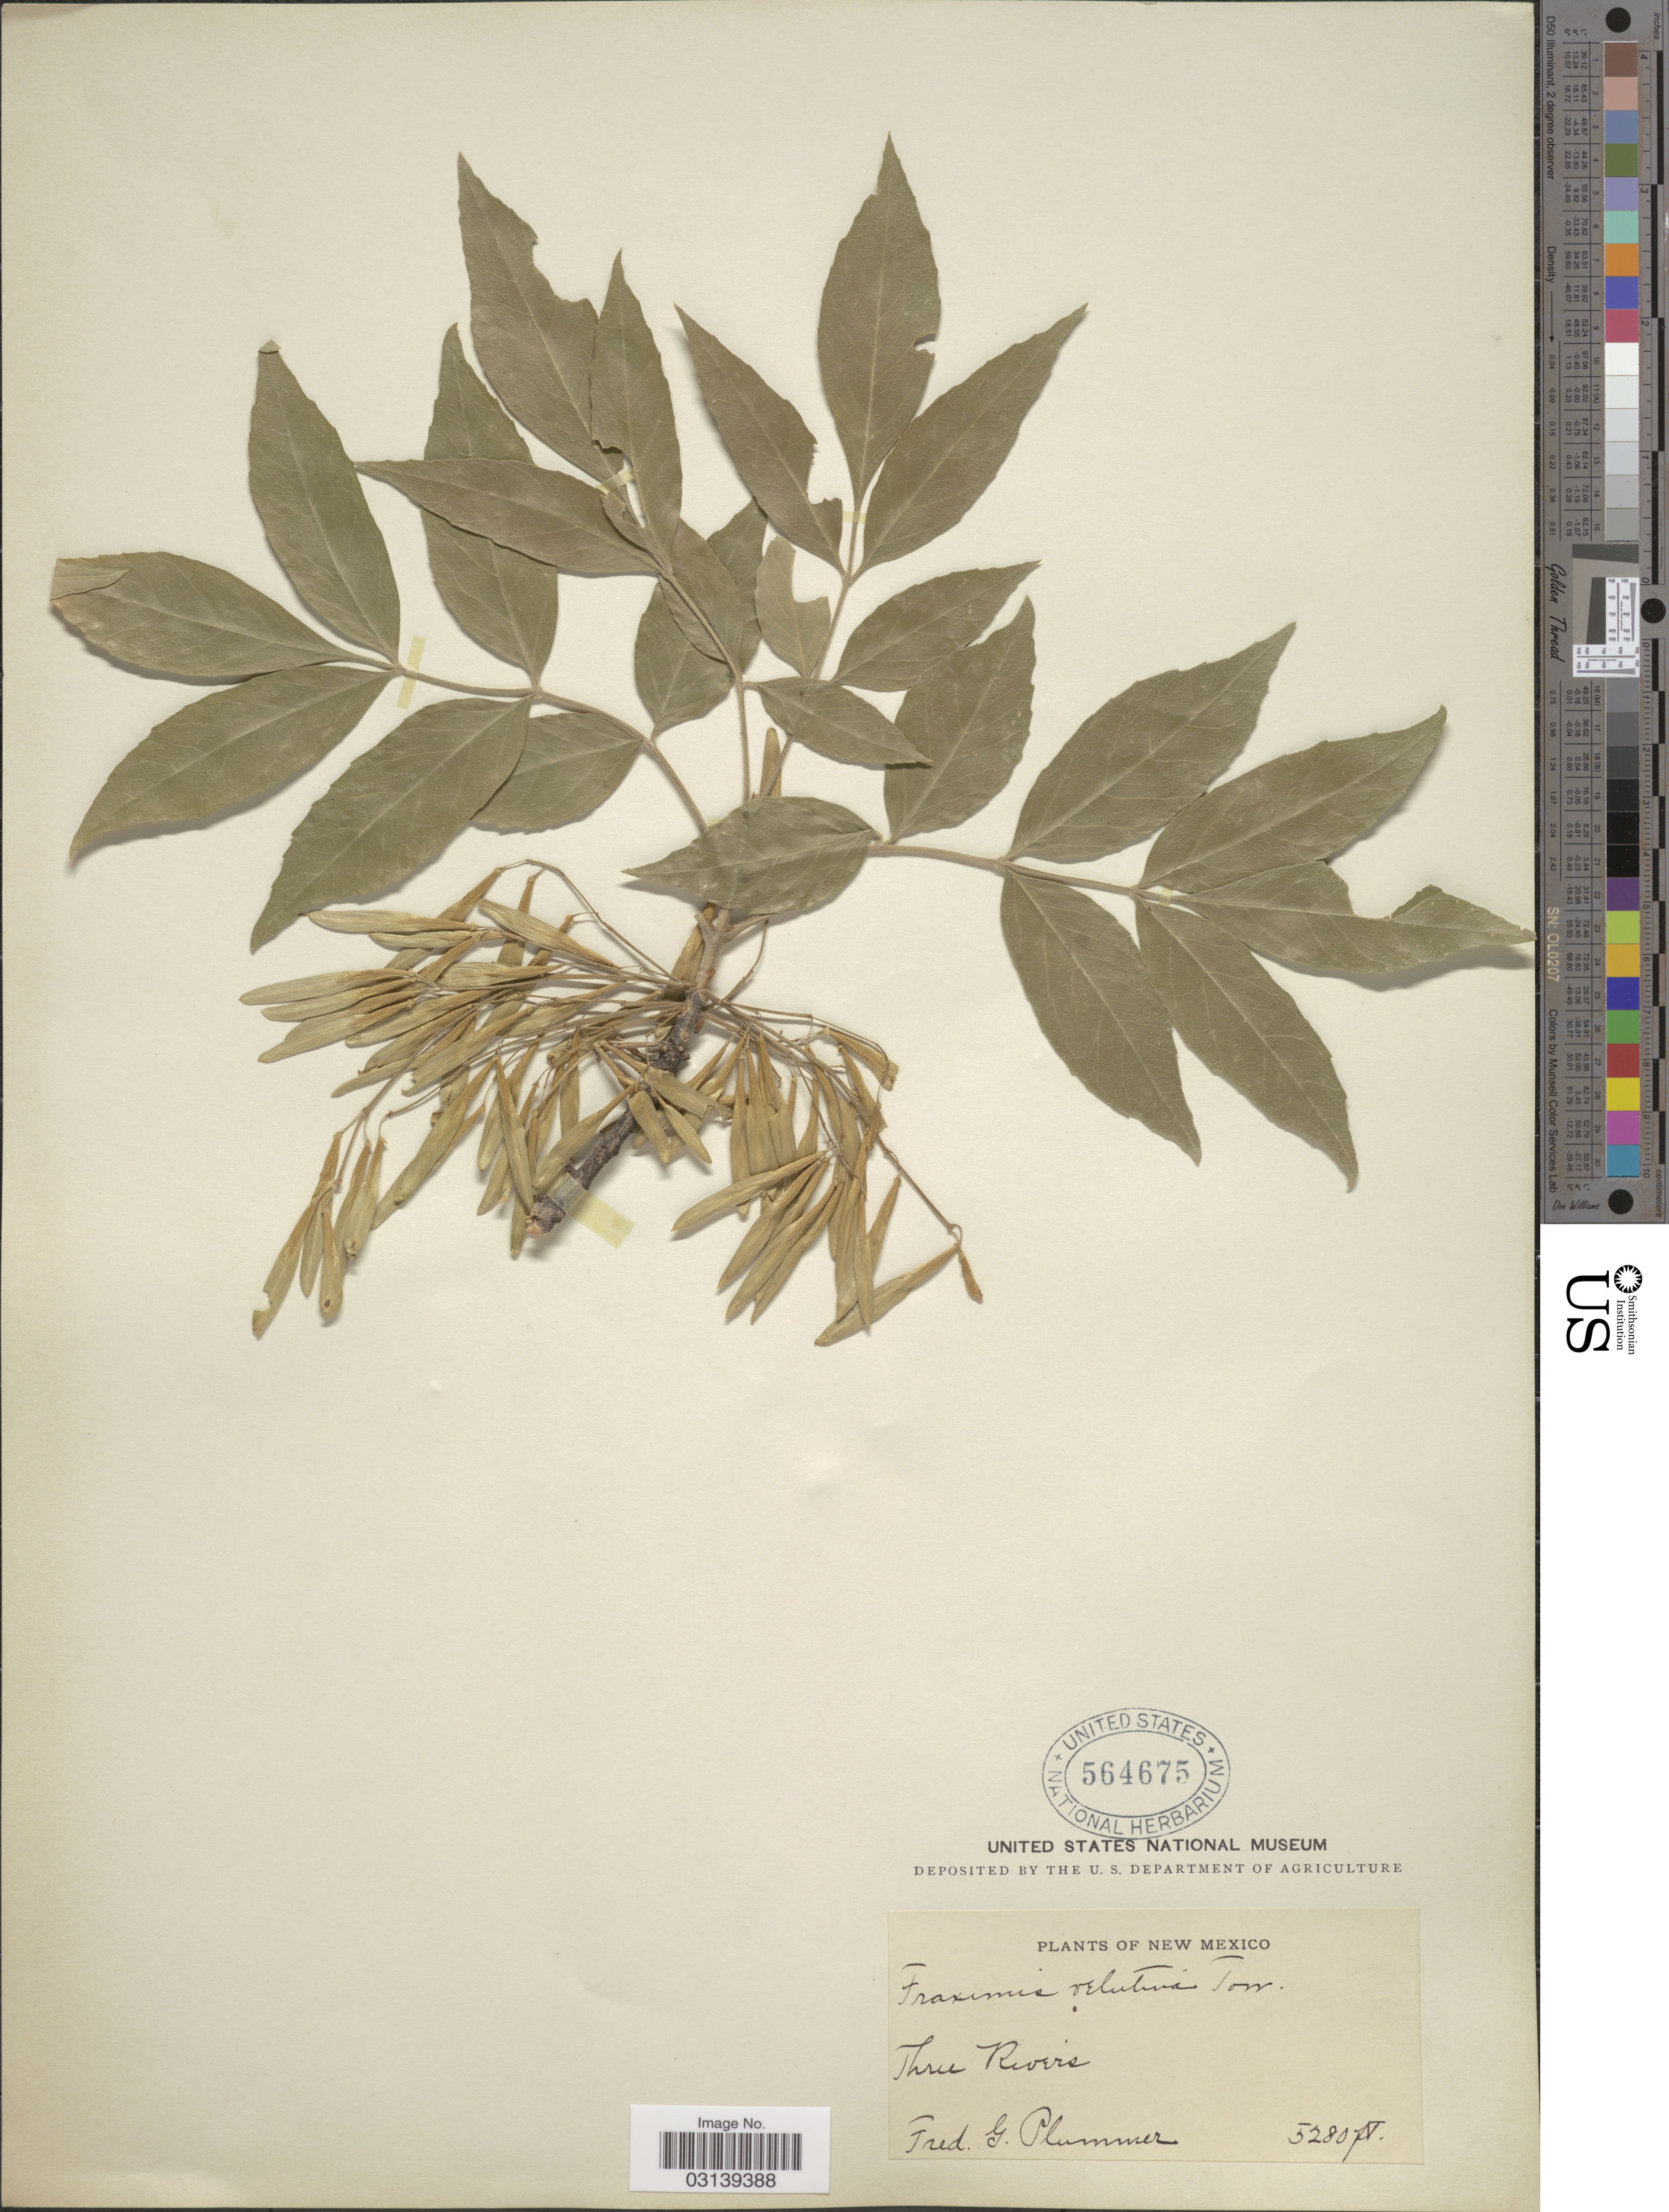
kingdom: Plantae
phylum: Tracheophyta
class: Magnoliopsida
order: Lamiales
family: Oleaceae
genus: Fraxinus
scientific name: Fraxinus velutina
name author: Torr.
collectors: F. Plummer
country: United States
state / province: New Mexico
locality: Three Rivers.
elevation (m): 1609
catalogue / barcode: US 564675